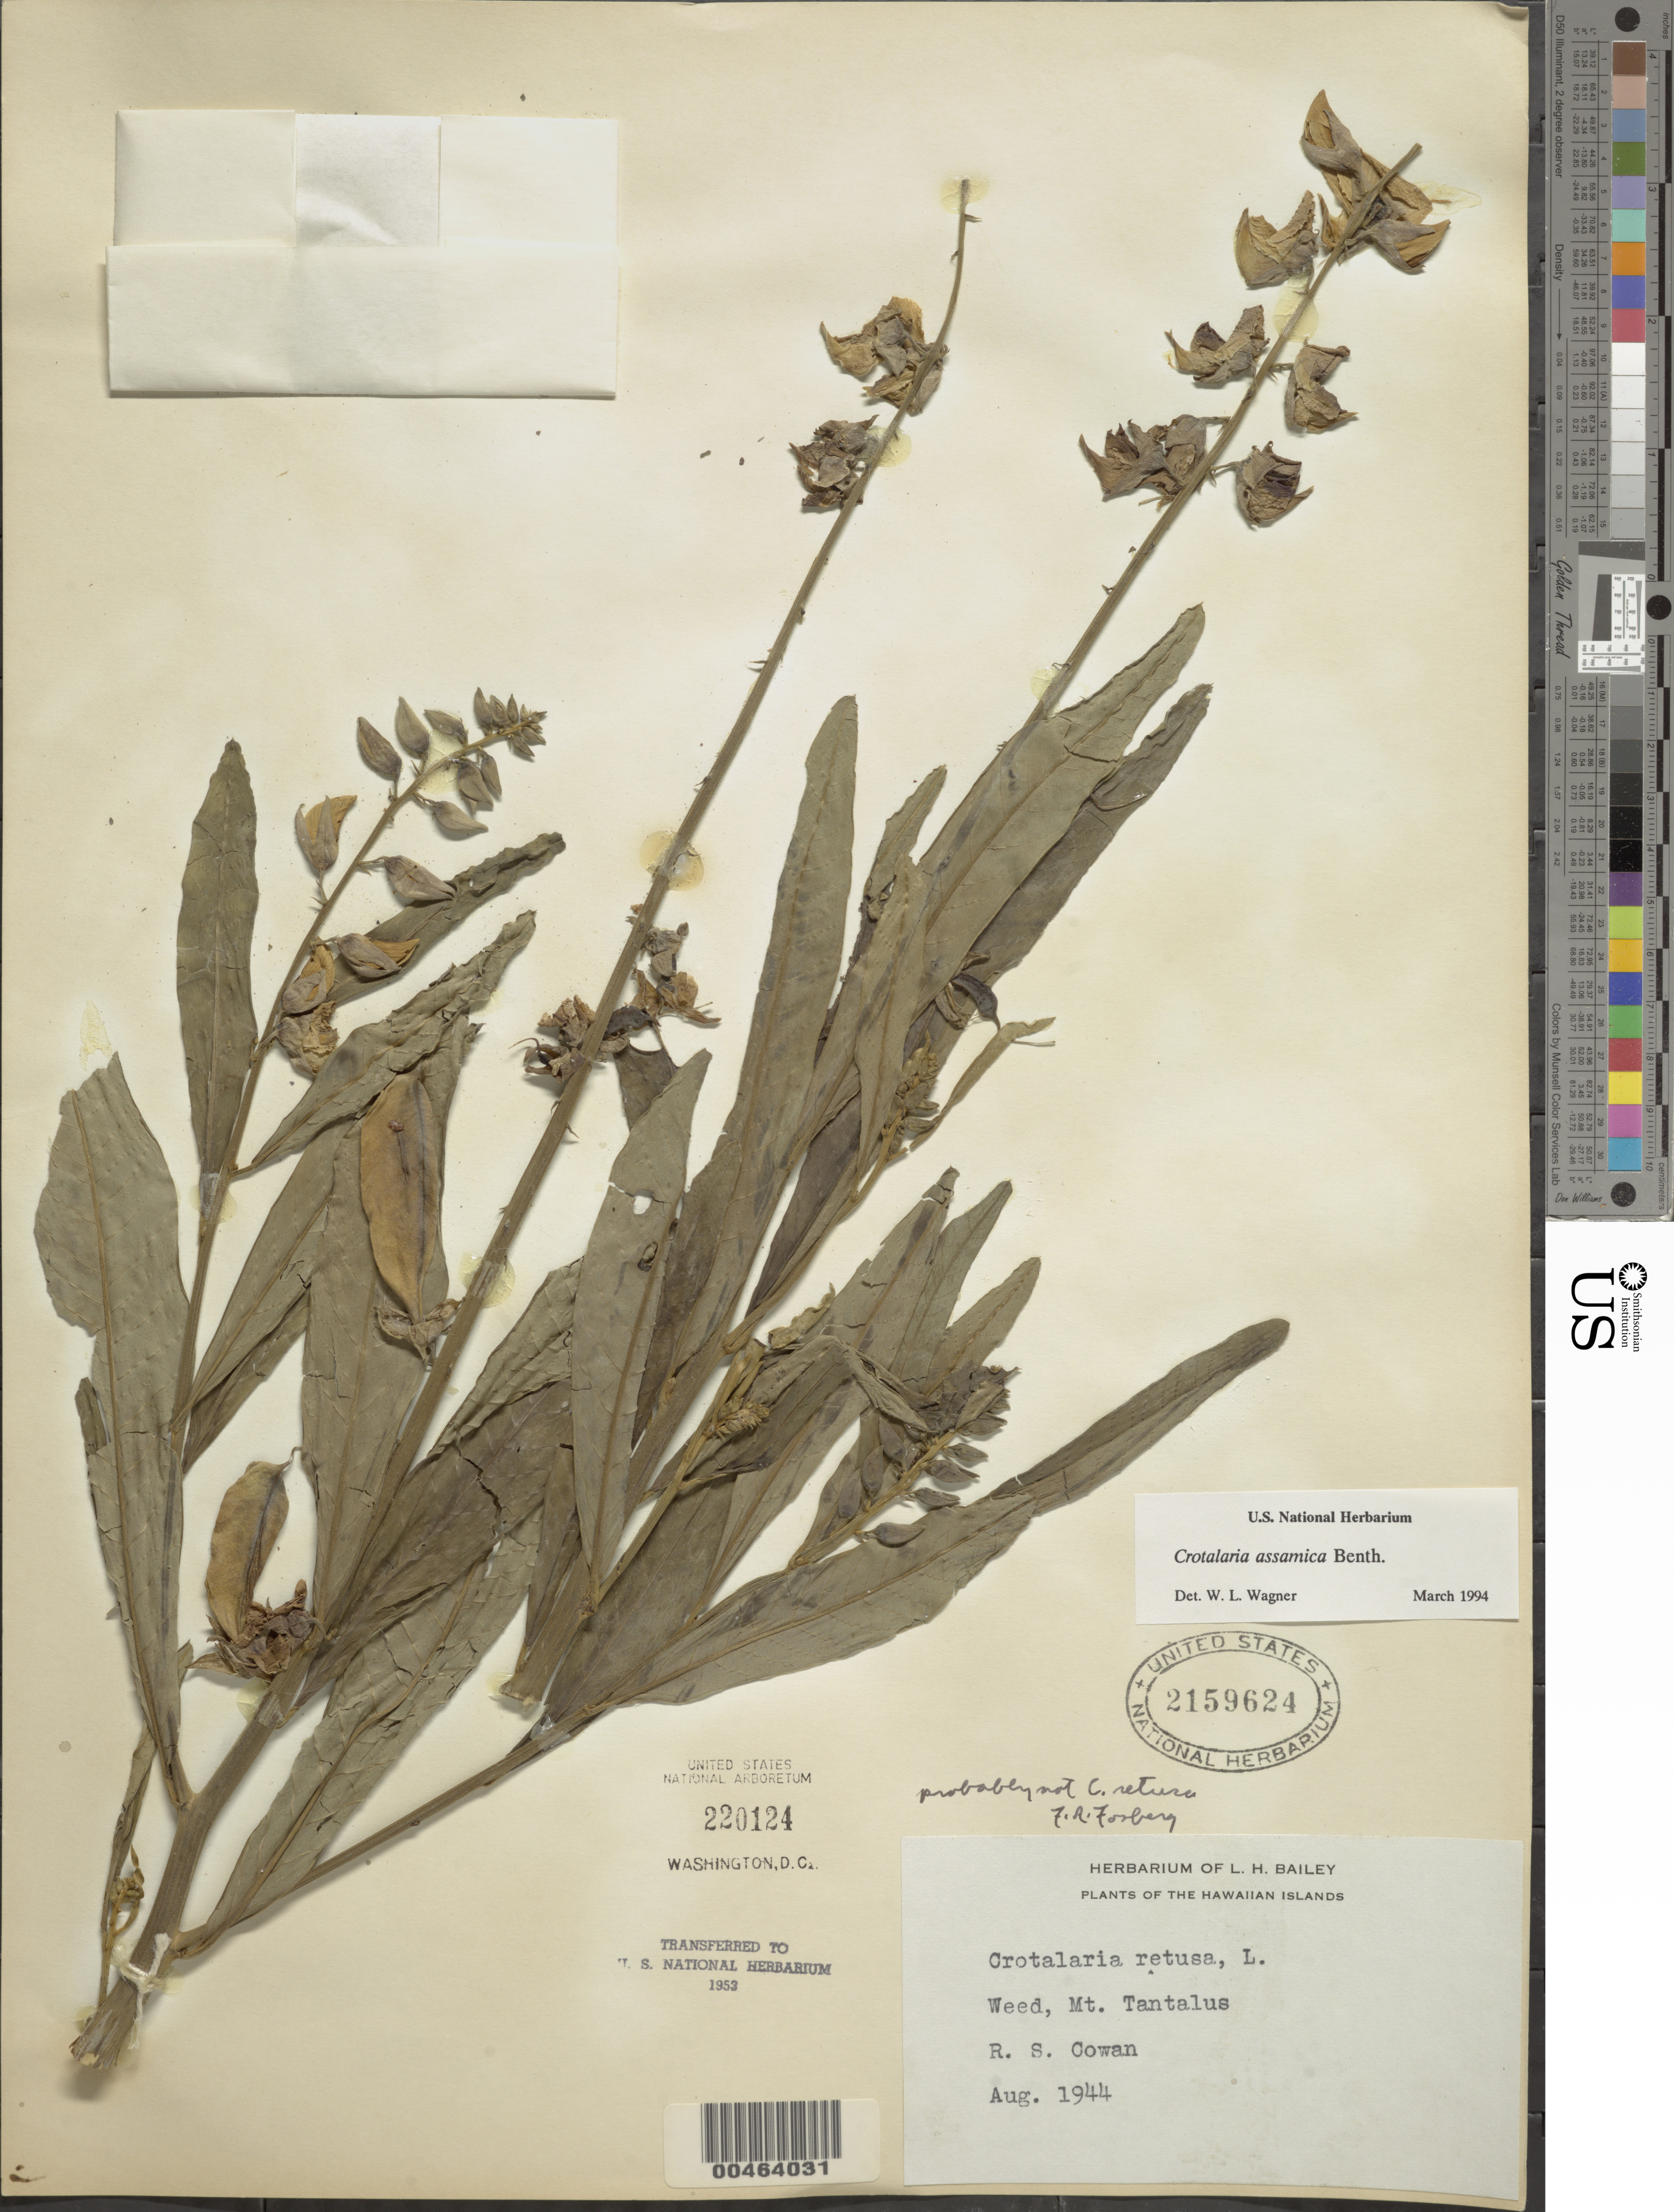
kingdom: Plantae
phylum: Tracheophyta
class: Magnoliopsida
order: Fabales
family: Fabaceae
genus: Crotalaria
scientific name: Crotalaria assamica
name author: Benth.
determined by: Wagner, W. L., (BOT), Smithsonian Institution - National Museum of Natural History (UNITED STATES)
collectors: R. S. Cowan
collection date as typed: Aug 1944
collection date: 1944-08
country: United States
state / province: Hawaii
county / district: Honolulu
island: Oahu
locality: Mt. Tantalus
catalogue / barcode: US 2159624